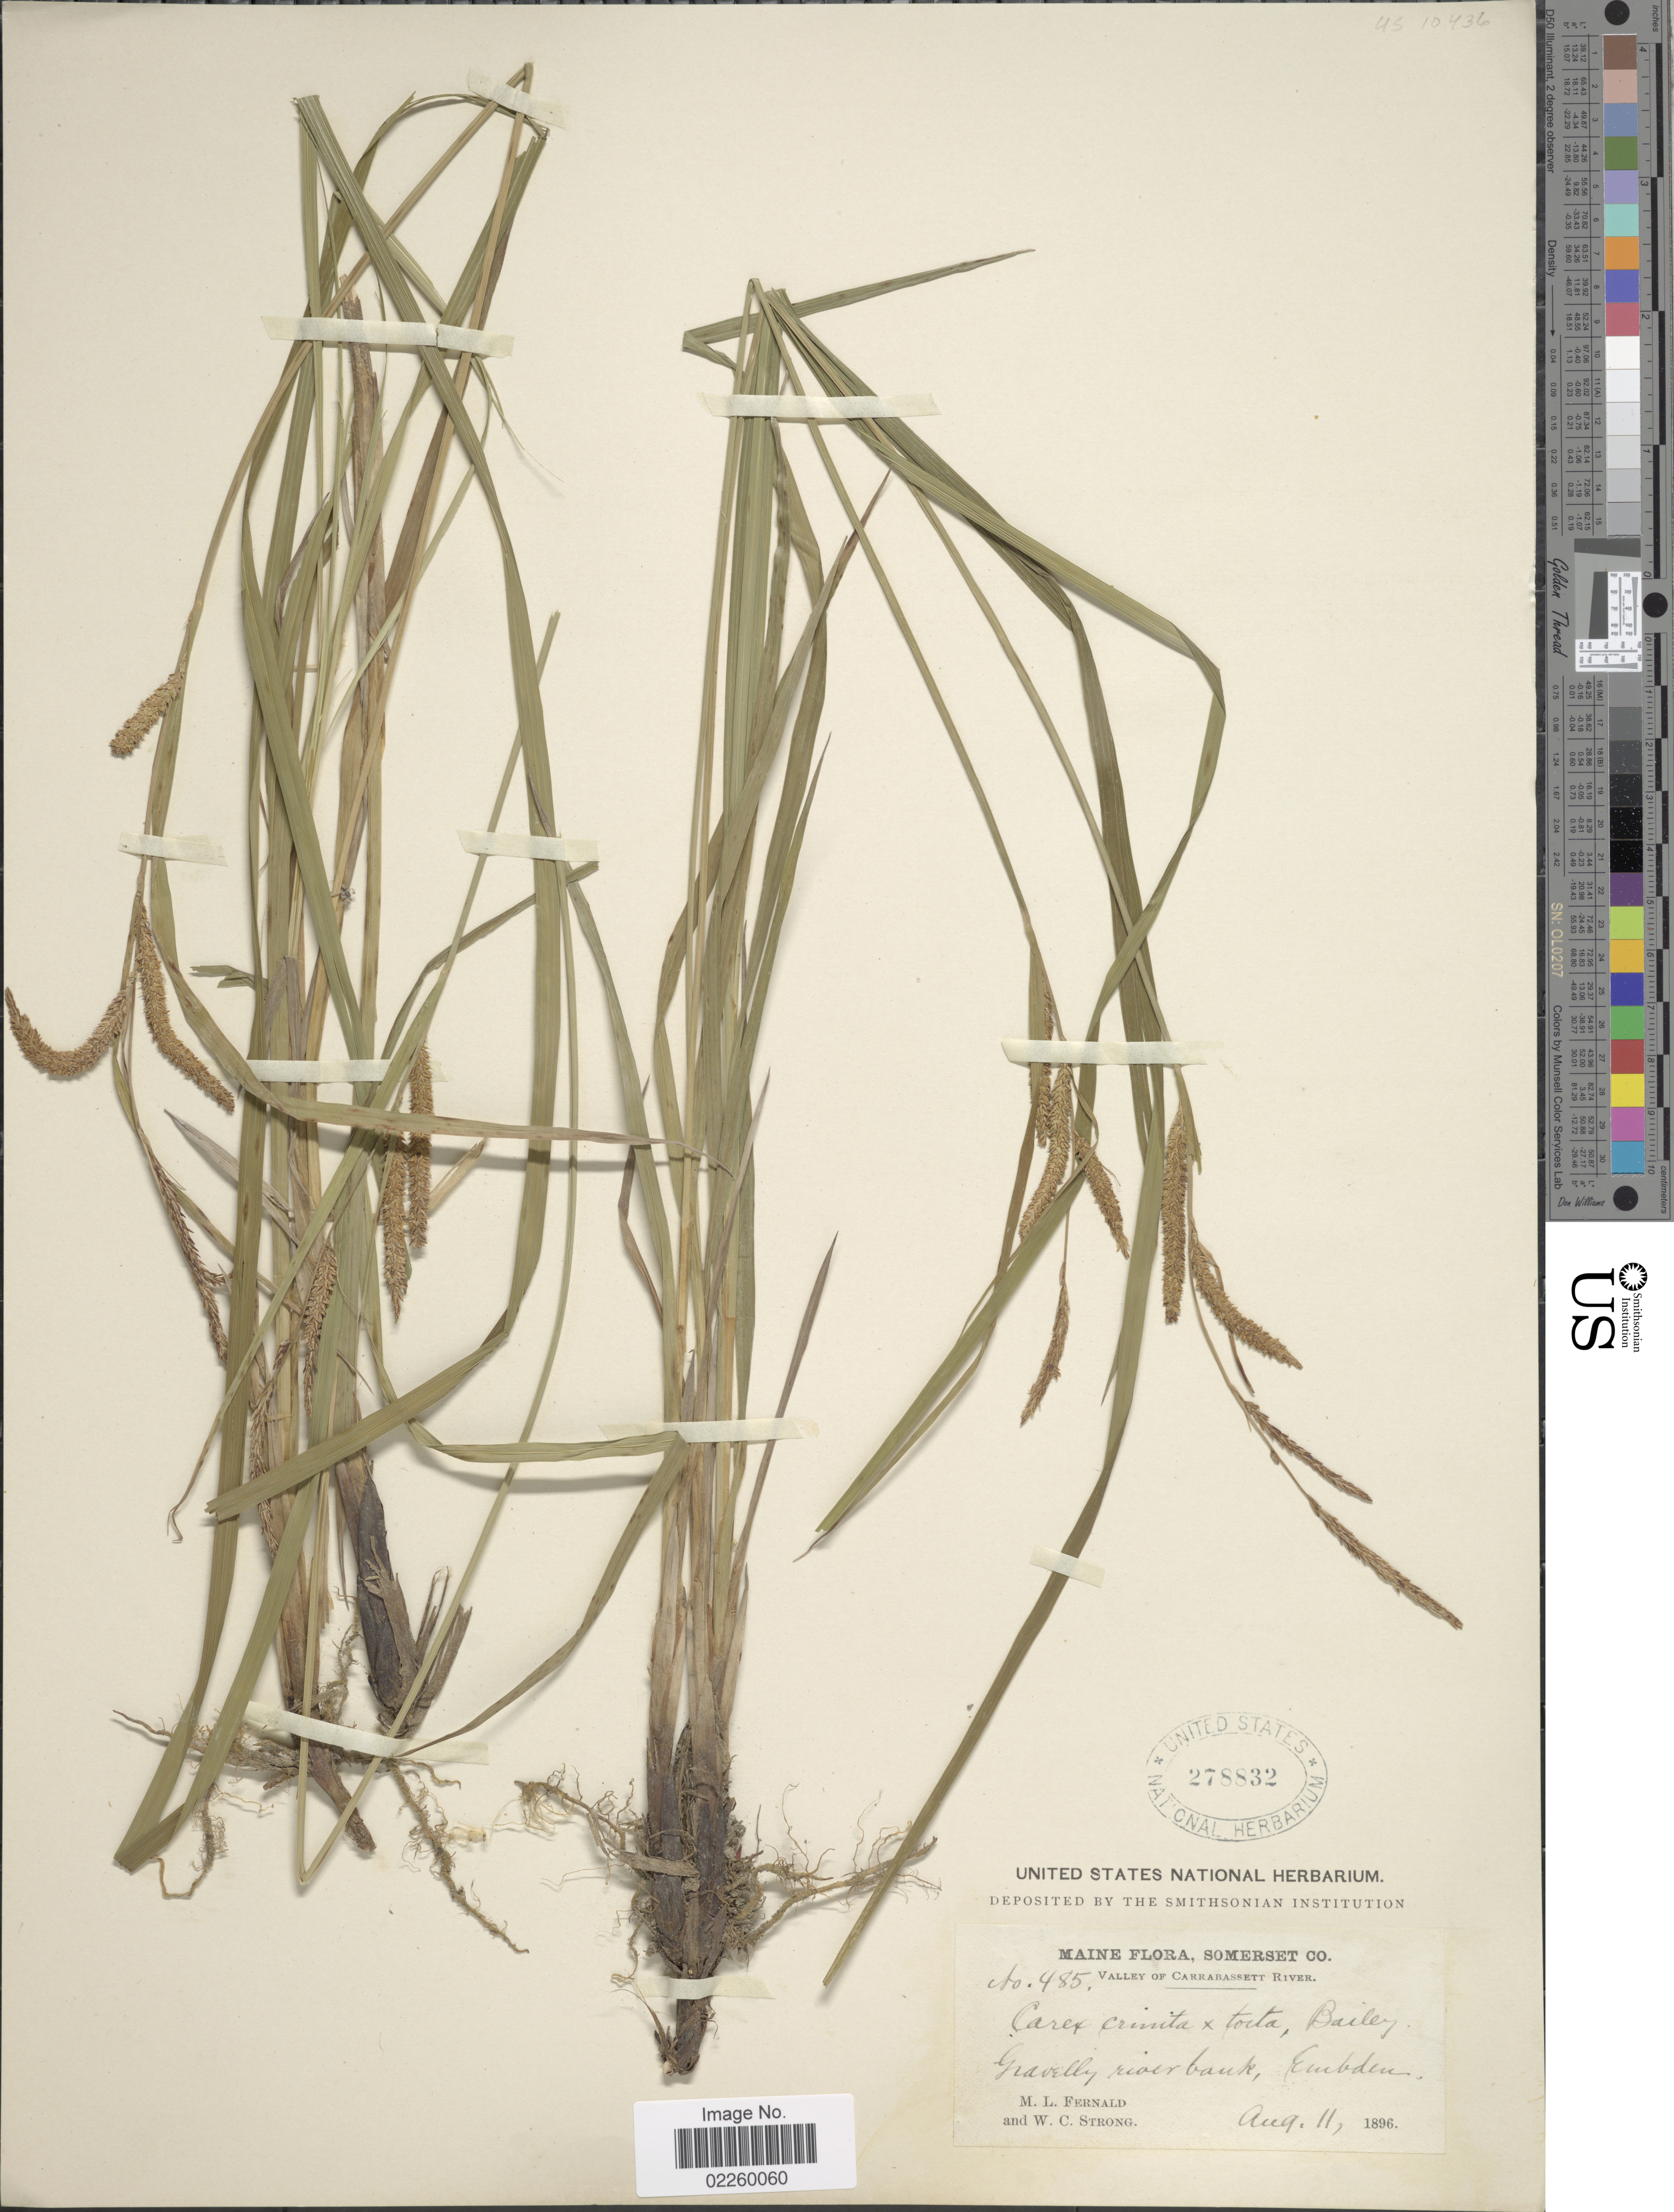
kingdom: Plantae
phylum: Tracheophyta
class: Liliopsida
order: Poales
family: Cyperaceae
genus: Carex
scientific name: Carex crinita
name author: Lam.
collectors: M. L. Fernald & W. C. Strong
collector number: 485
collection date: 1896-08-11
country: United States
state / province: Maine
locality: Somerset Co. Valley of Carrabassett River. Embden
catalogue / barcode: US 278832